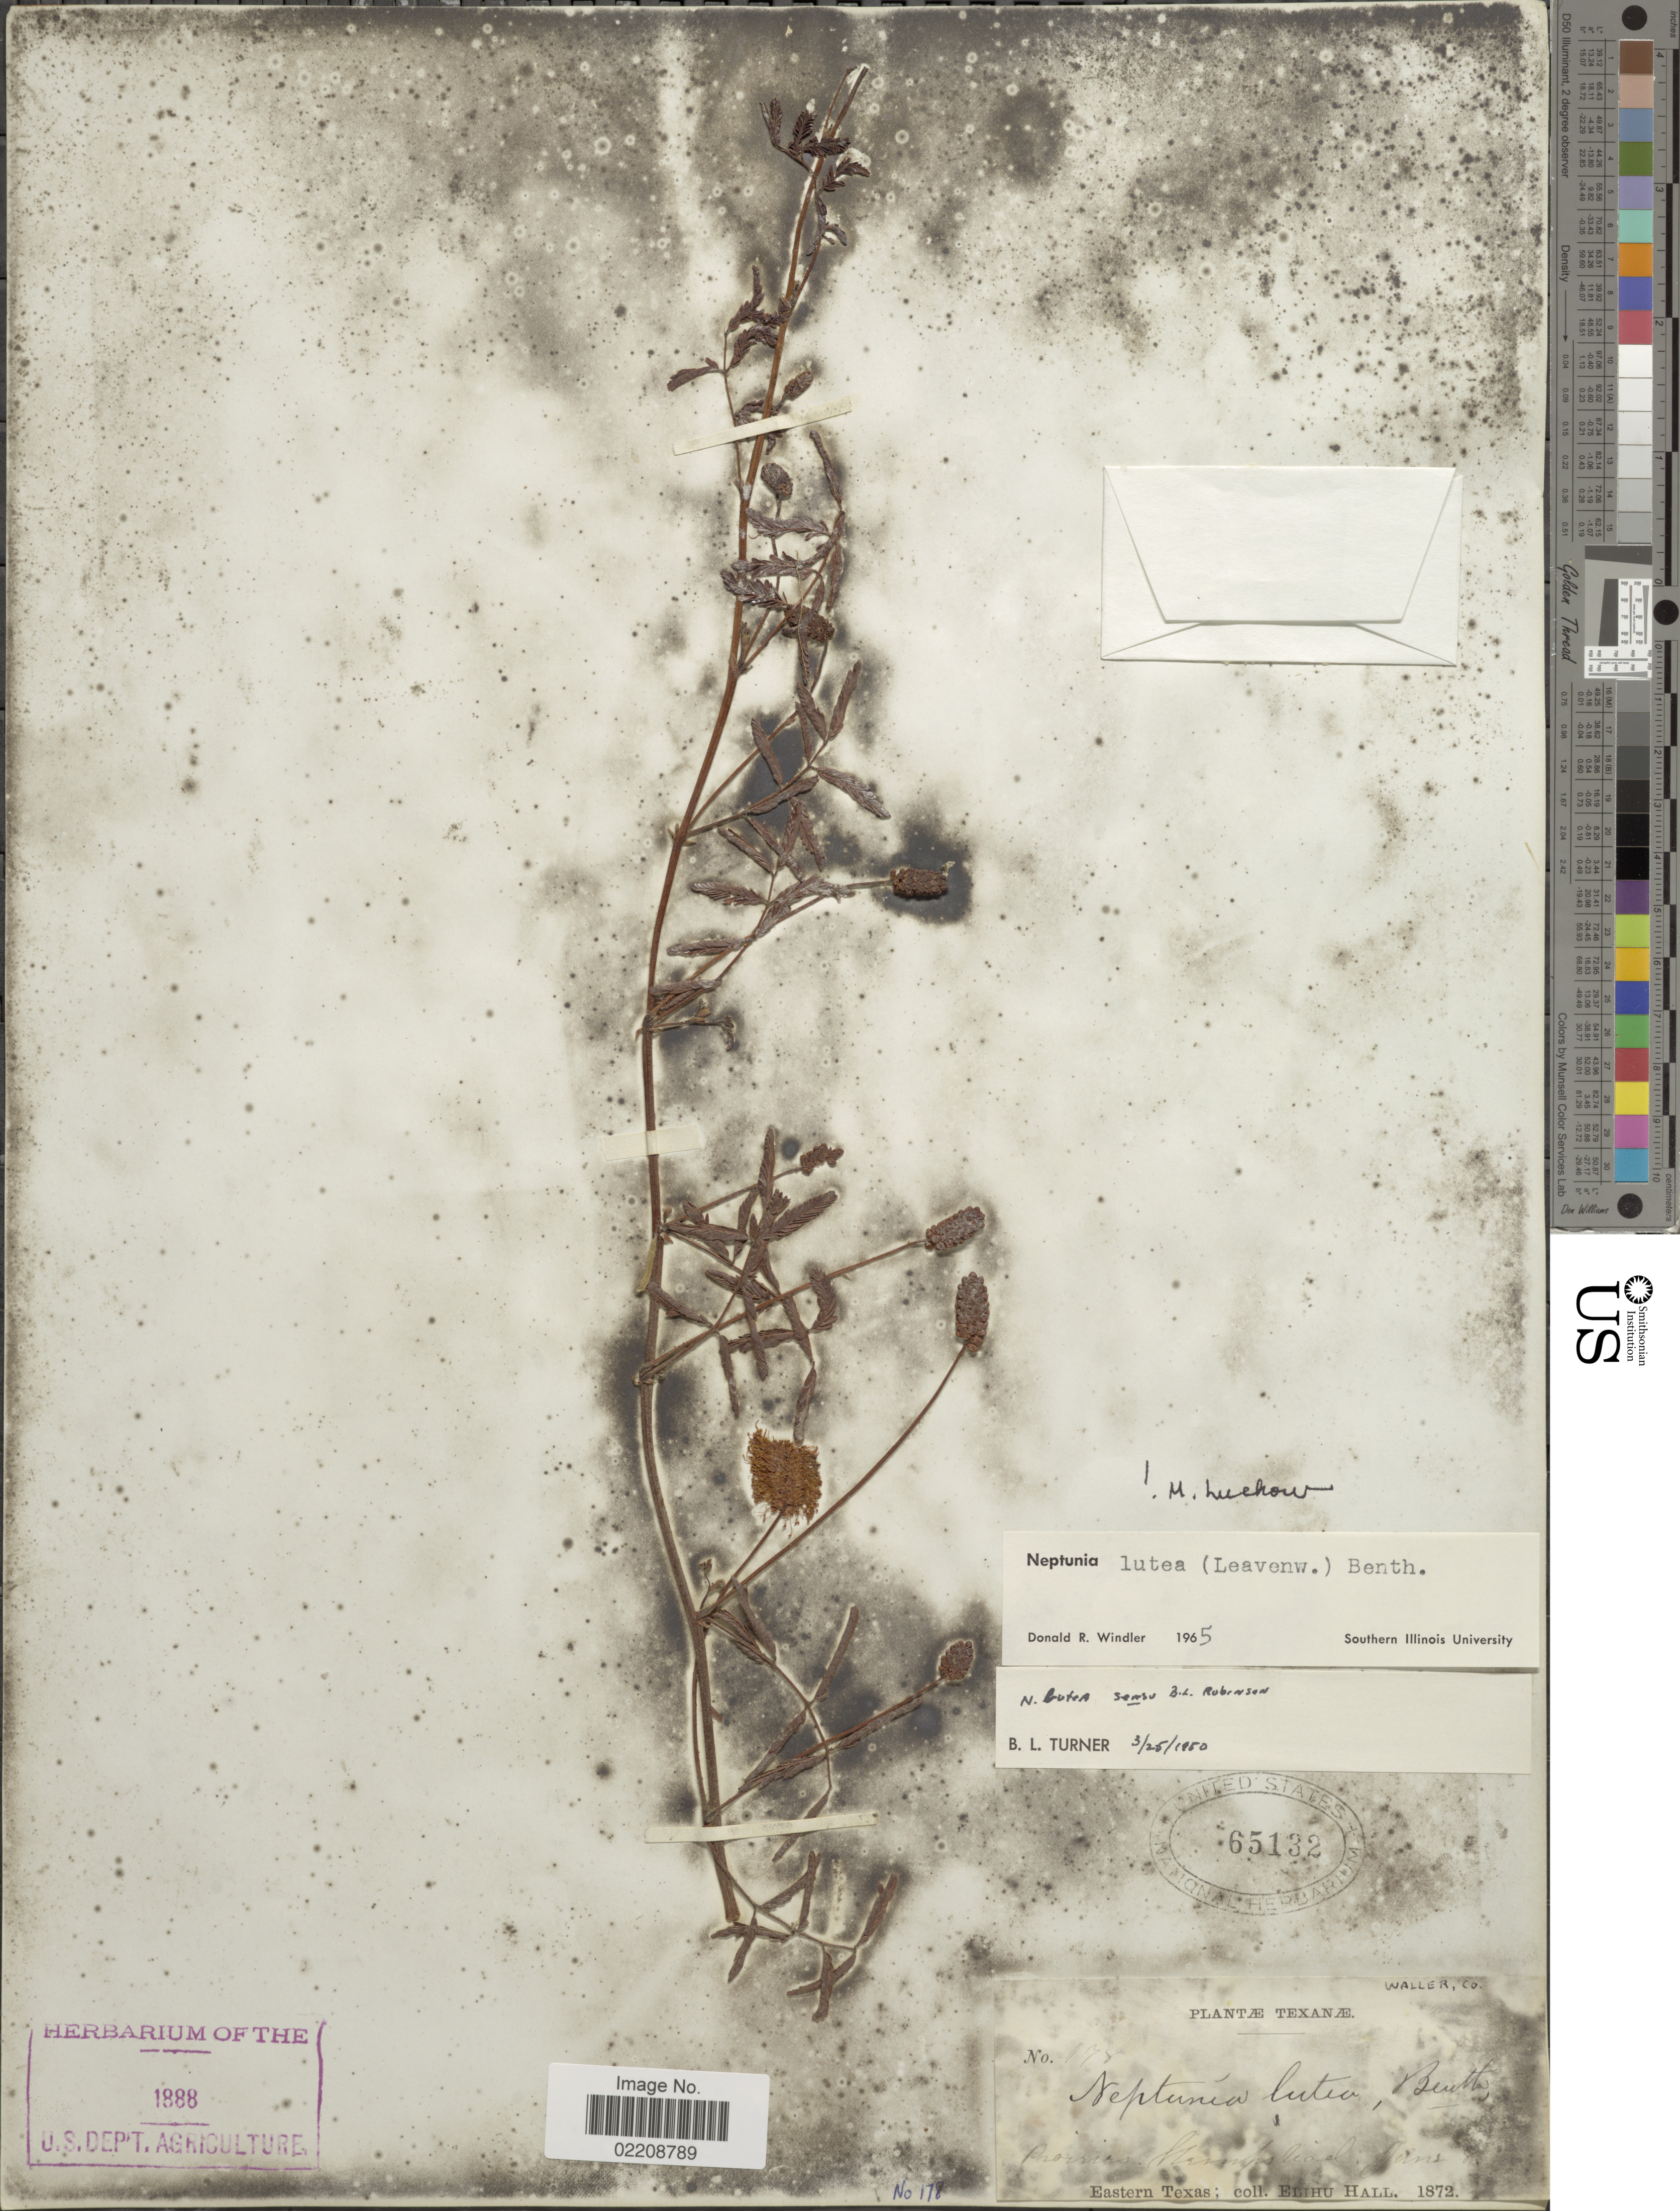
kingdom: Plantae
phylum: Tracheophyta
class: Magnoliopsida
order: Fabales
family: Fabaceae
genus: Neptunia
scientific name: Neptunia lutea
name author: (Leavenw.) Benth.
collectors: E. Hall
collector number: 178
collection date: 1872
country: United States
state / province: Texas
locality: Waller Co., Eastern Texas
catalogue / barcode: US 65132